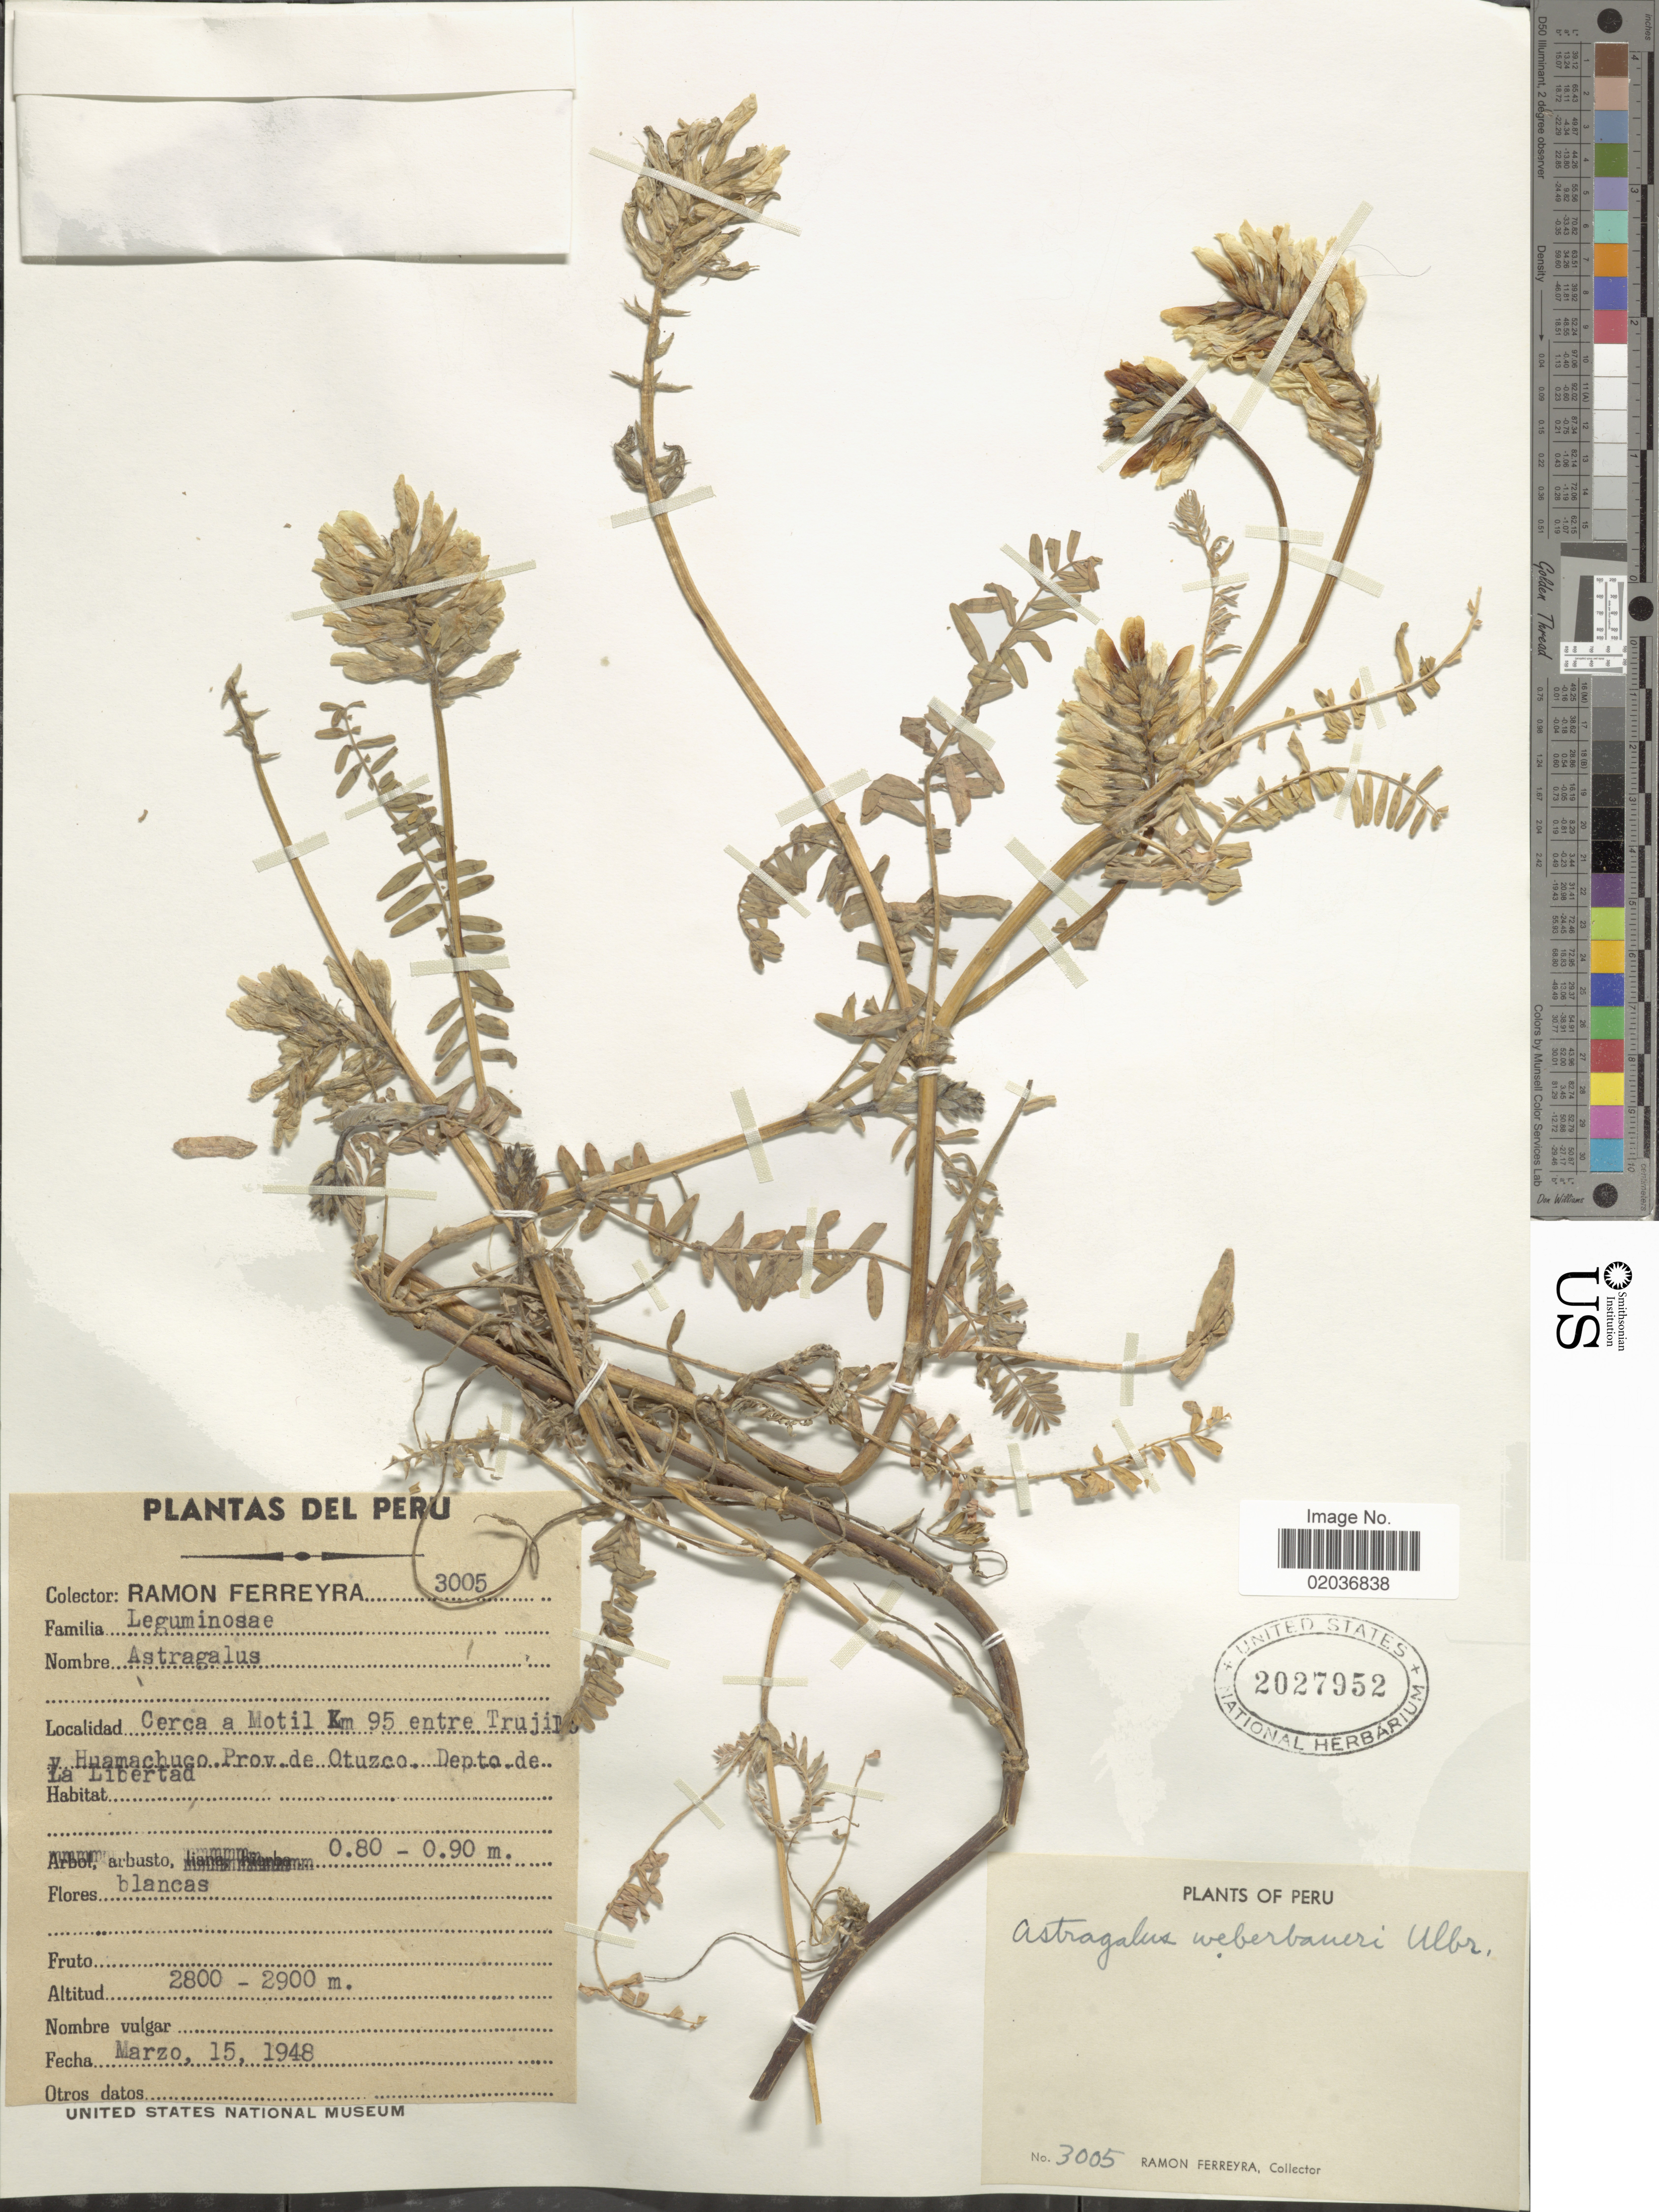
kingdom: Plantae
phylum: Tracheophyta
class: Magnoliopsida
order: Fabales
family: Fabaceae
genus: Astragalus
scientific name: Astragalus weberbaueri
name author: Ulbr.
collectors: R. A. Ferreyra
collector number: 3005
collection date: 1948-03-15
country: Peru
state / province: La Libertad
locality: Cerca a Motil Km 95 entre Trujillo y Huamachuco, Prov. de Otuzco, Depto de La Libertad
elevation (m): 2800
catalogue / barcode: US 2027952